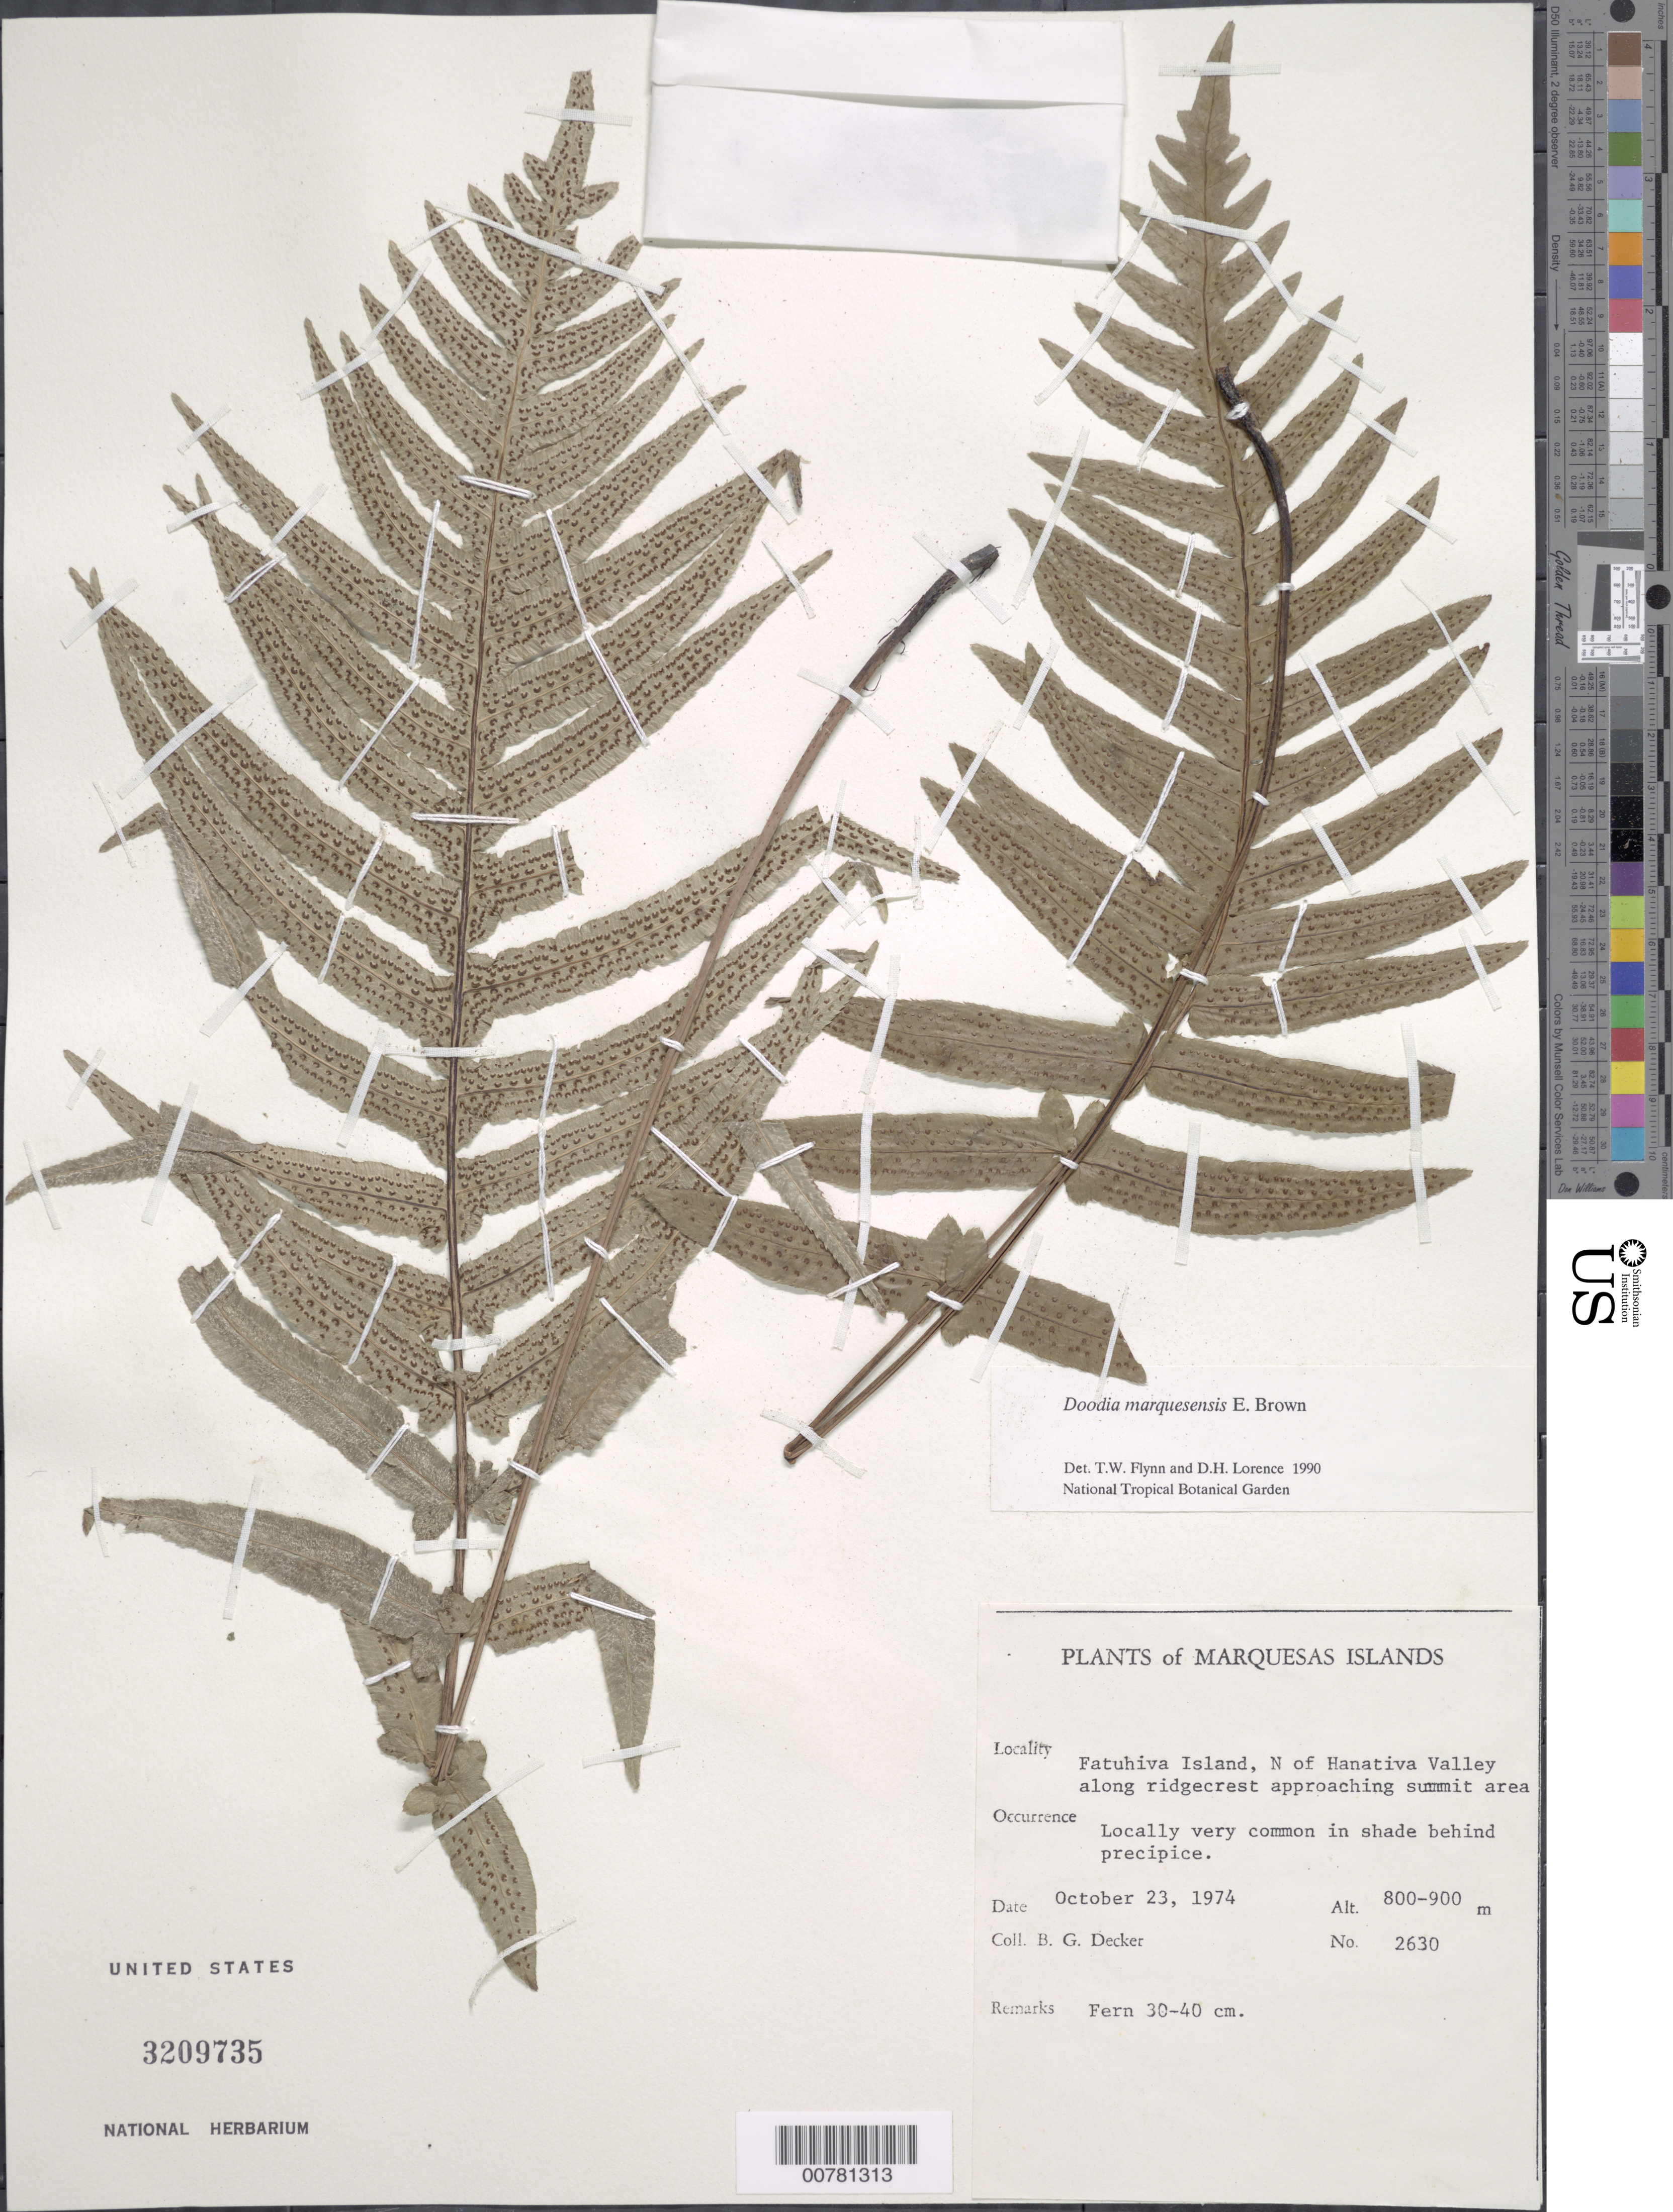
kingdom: Plantae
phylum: Tracheophyta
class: Polypodiopsida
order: Polypodiales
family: Blechnaceae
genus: Doodia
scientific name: Doodia marquesensis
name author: E.D. Br.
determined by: Lorence, David H., (PTBG), National Tropical Botanical Garden (UNITED STATES)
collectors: B. G. Decker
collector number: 2630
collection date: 1974-10-23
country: French Polynesia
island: Fatu Hiva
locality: N of Hanativa Valley along ridgecrest approaching summit area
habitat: Locally very common in shade behind precipice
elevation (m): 800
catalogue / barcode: US 3209735